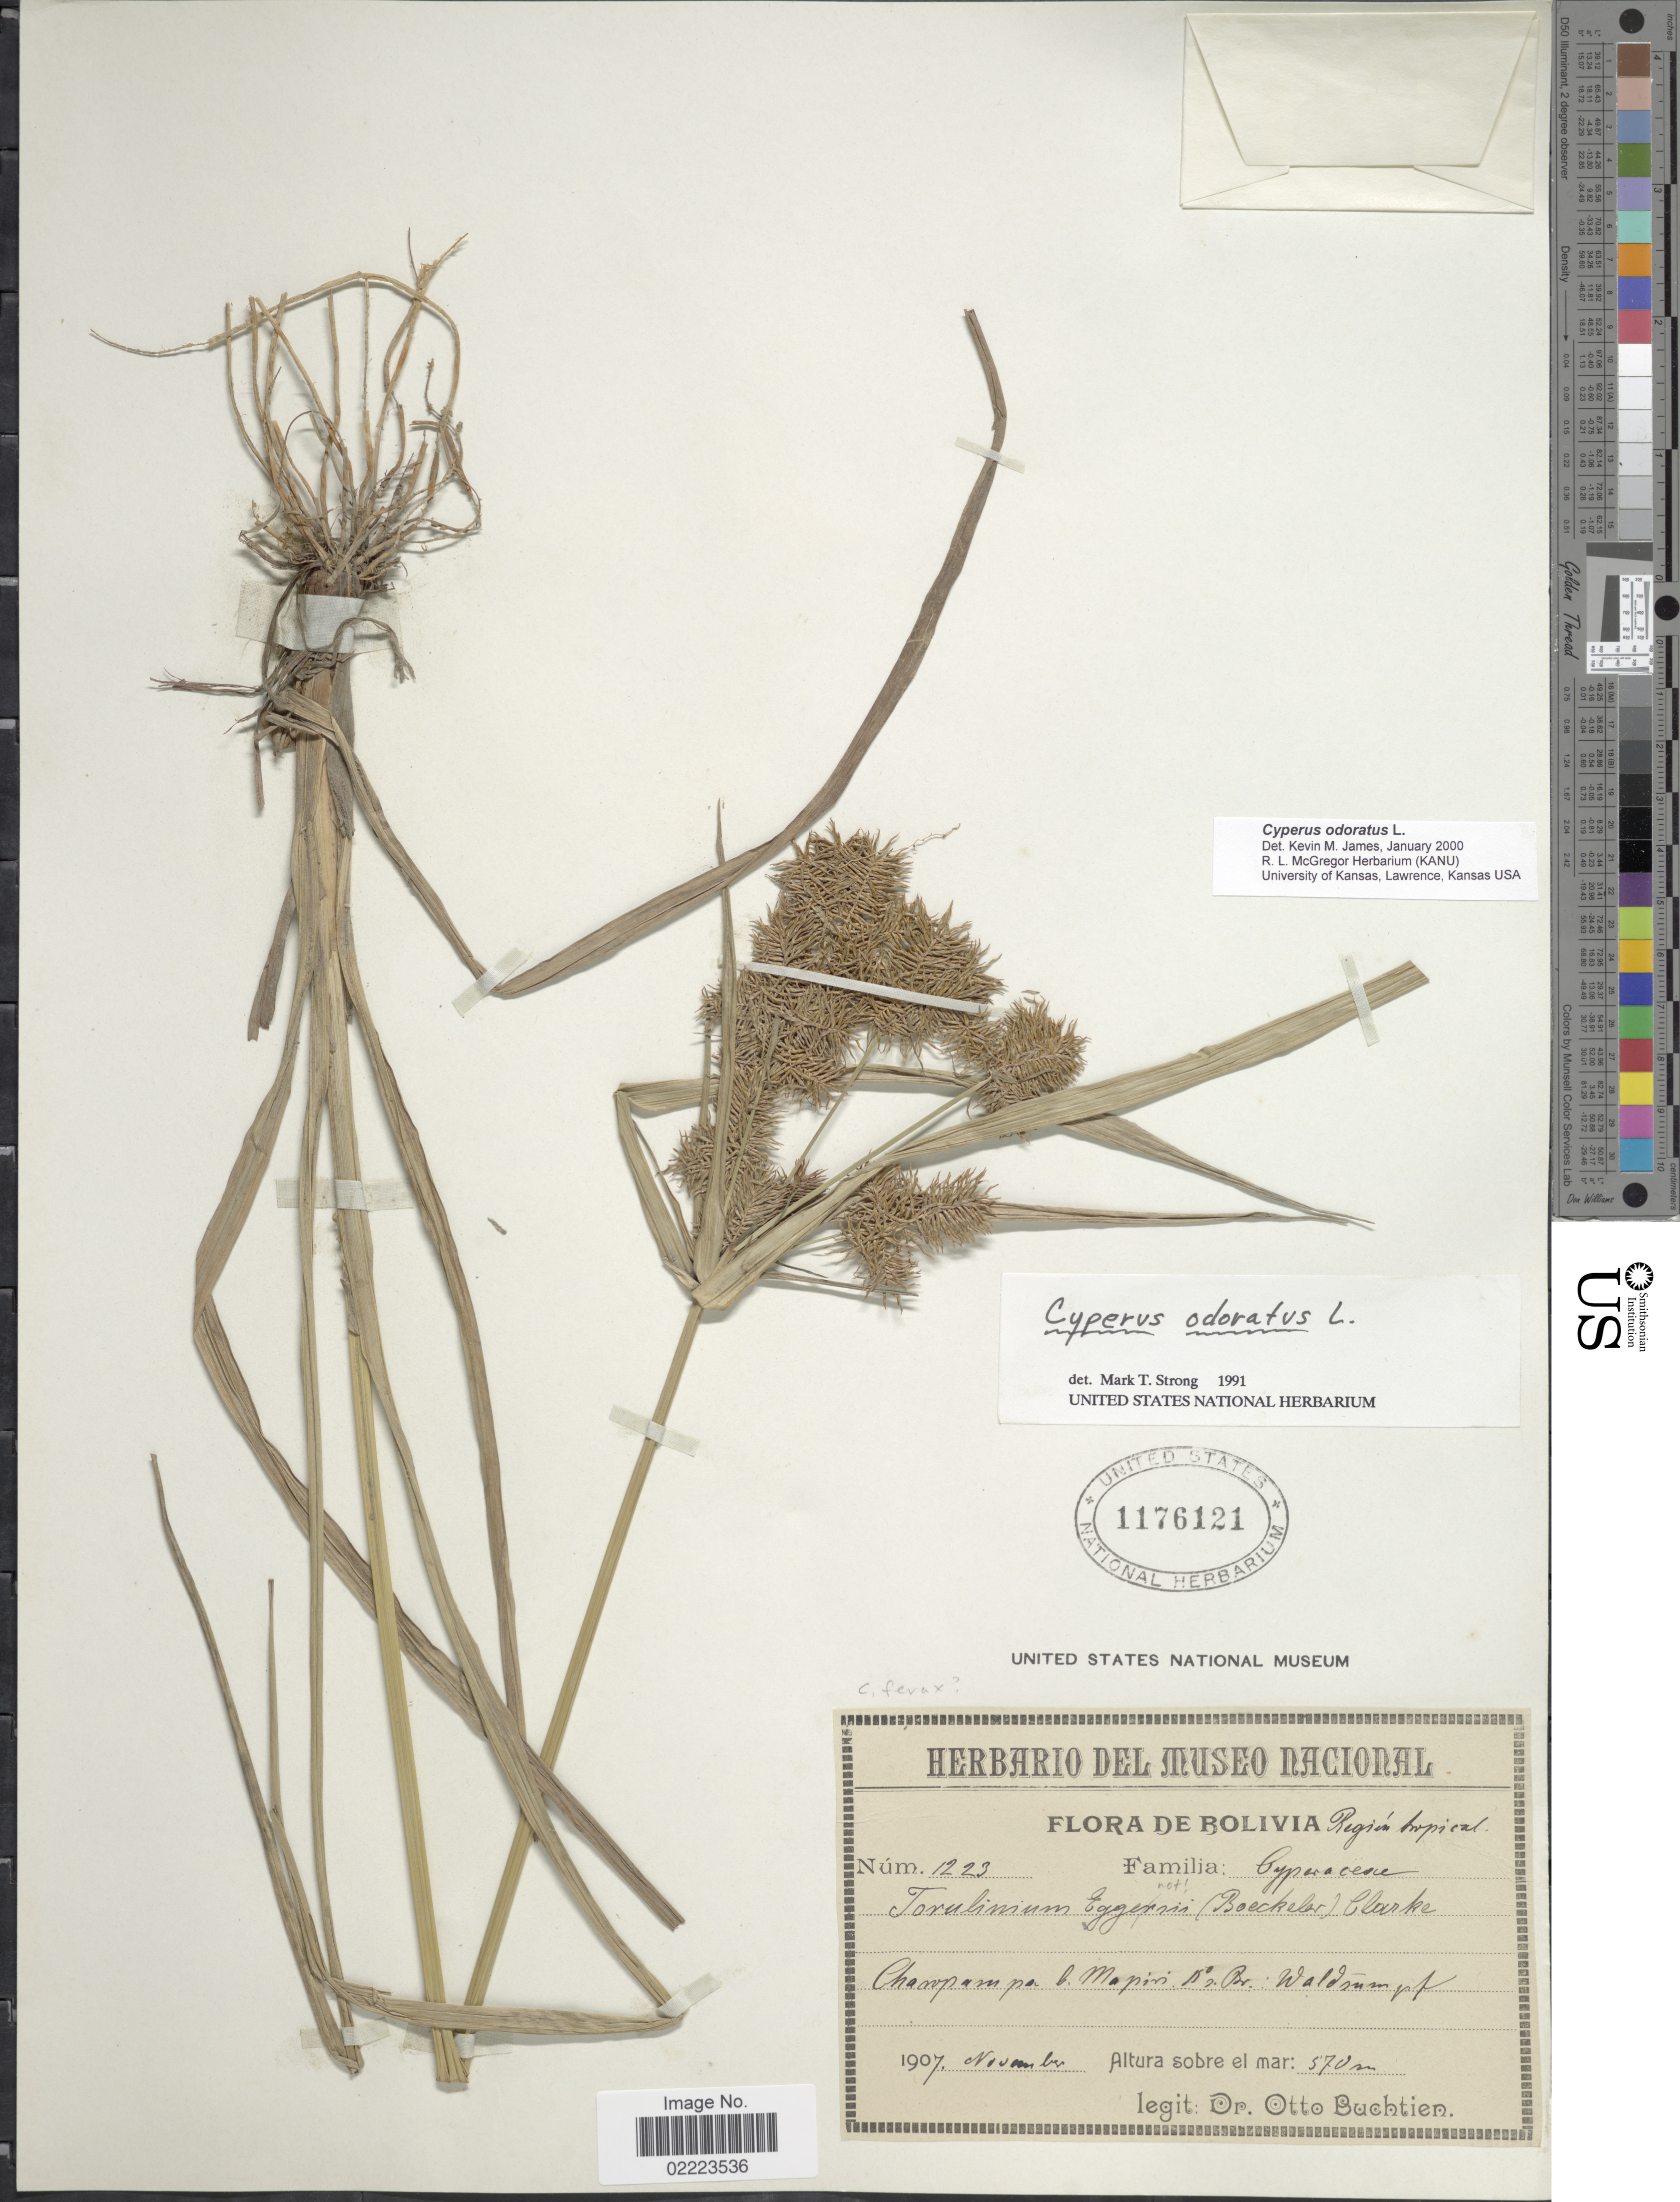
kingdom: Plantae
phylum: Tracheophyta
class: Liliopsida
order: Poales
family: Cyperaceae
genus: Cyperus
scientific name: Cyperus odoratus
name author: L.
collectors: O. Buchtien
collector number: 1223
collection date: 1907-11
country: Bolivia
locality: Region tropical. Charopampa b. Mapiri, 15°s. Br.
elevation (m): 570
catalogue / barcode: US 11796121